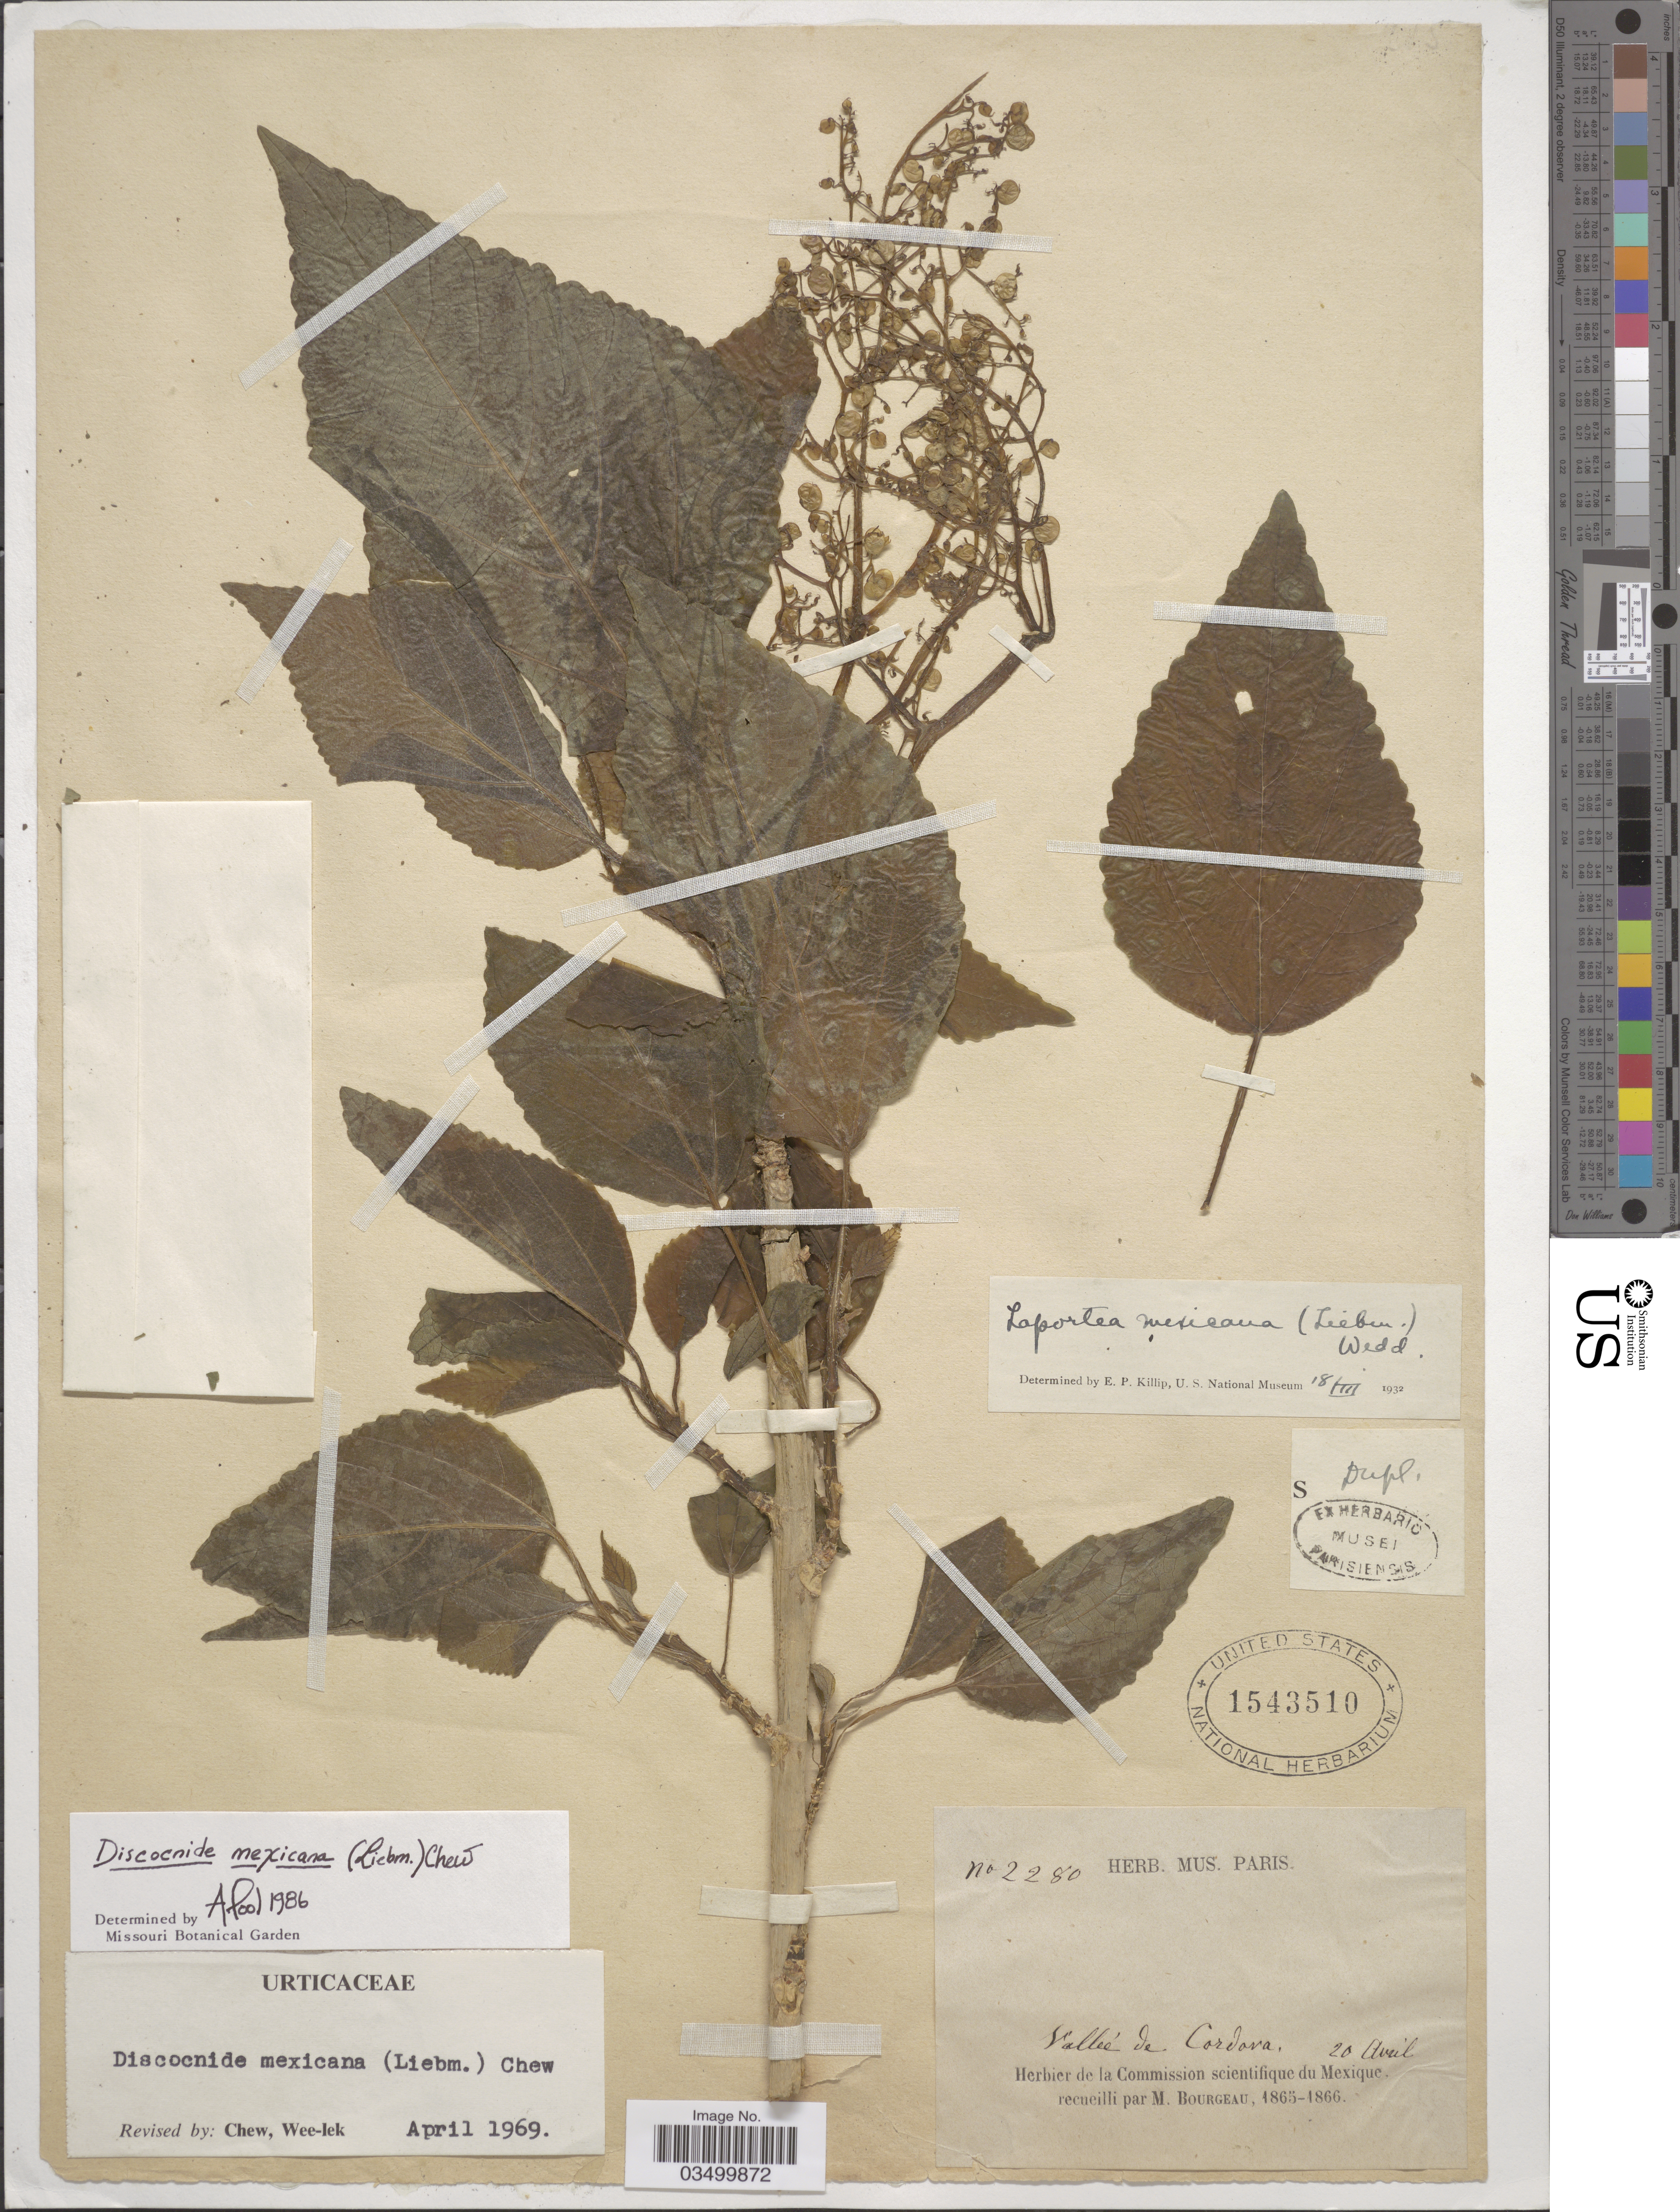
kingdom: Plantae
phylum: Tracheophyta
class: Magnoliopsida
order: Rosales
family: Urticaceae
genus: Discocnide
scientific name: Discocnide mexicana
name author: (Liebm.) Chew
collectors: M. Bourgeau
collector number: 2280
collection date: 1856-04-20/1866-04-20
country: Mexico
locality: Valleé de Cordova.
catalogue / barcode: US 1543510